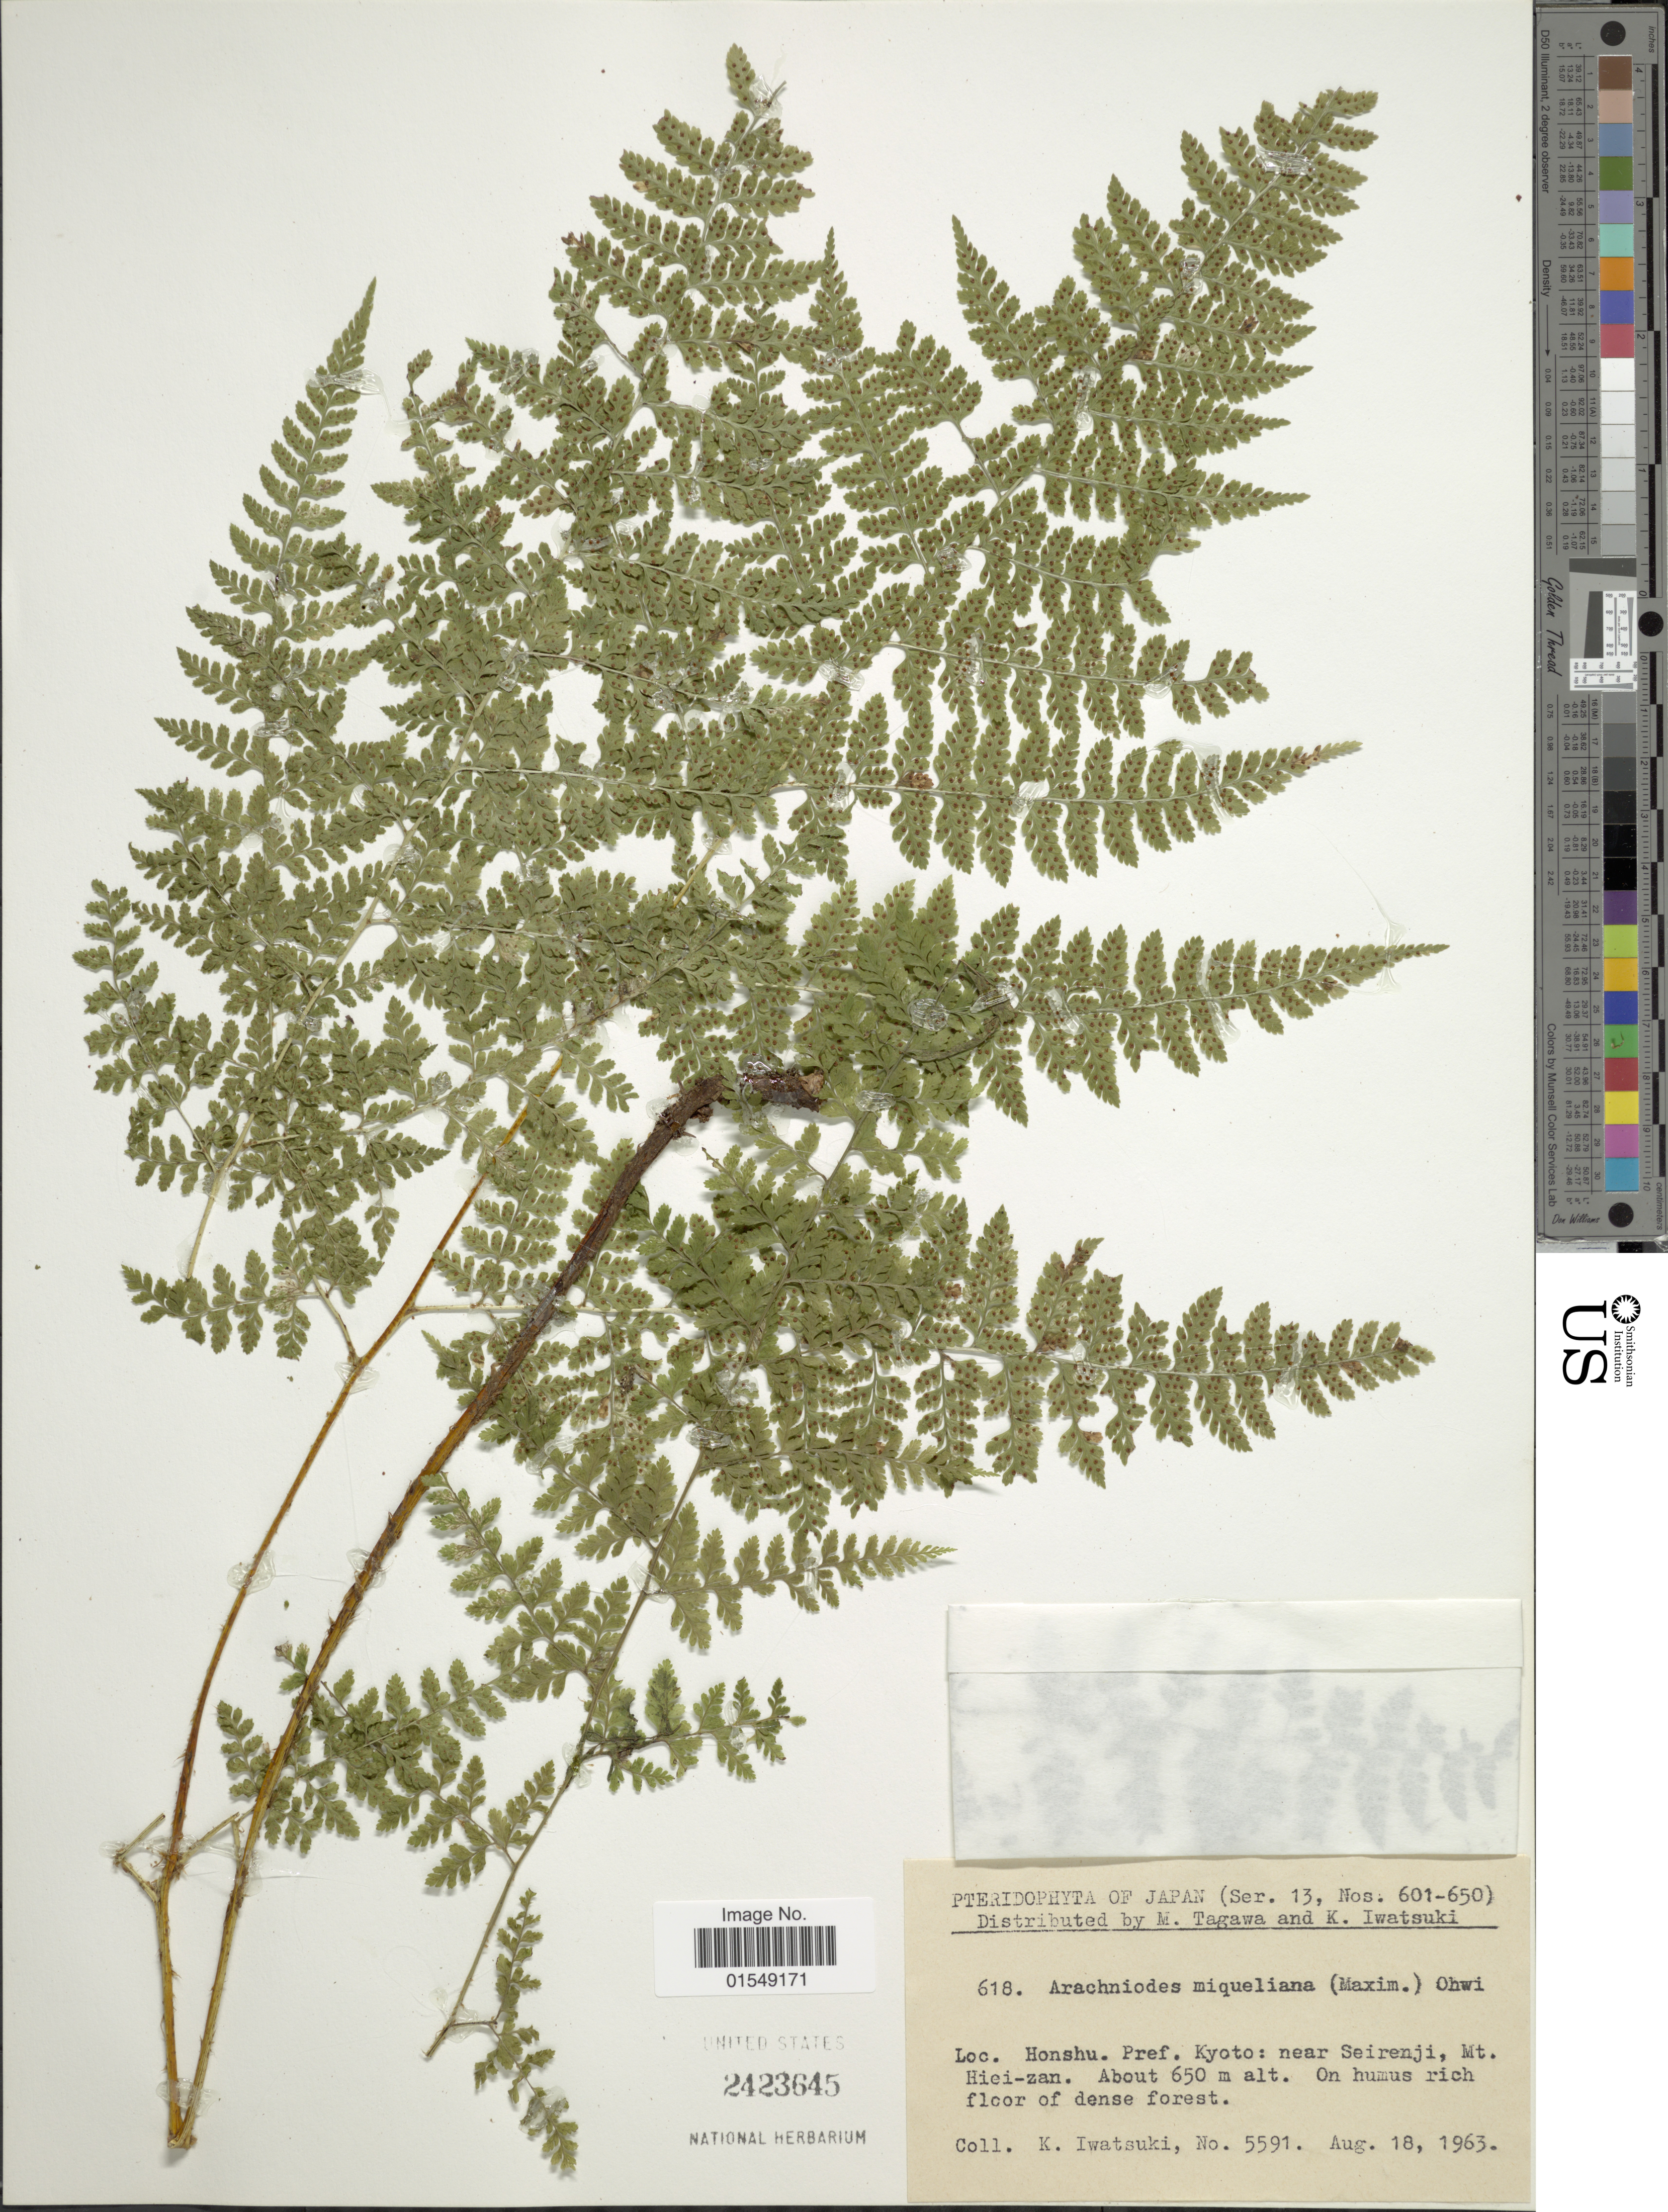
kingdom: Plantae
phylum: Tracheophyta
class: Polypodiopsida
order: Polypodiales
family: Dryopteridaceae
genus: Arachniodes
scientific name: Arachniodes miqueliana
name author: (Maxim. ex Franch. & Sav.) Ohwi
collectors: K. Iwatsuki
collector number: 5591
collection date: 1963-08-18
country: Japan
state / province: Kyoto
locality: Honshu, near Seirenji, Mt. Hiei-zan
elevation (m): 650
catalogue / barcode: US 2423645